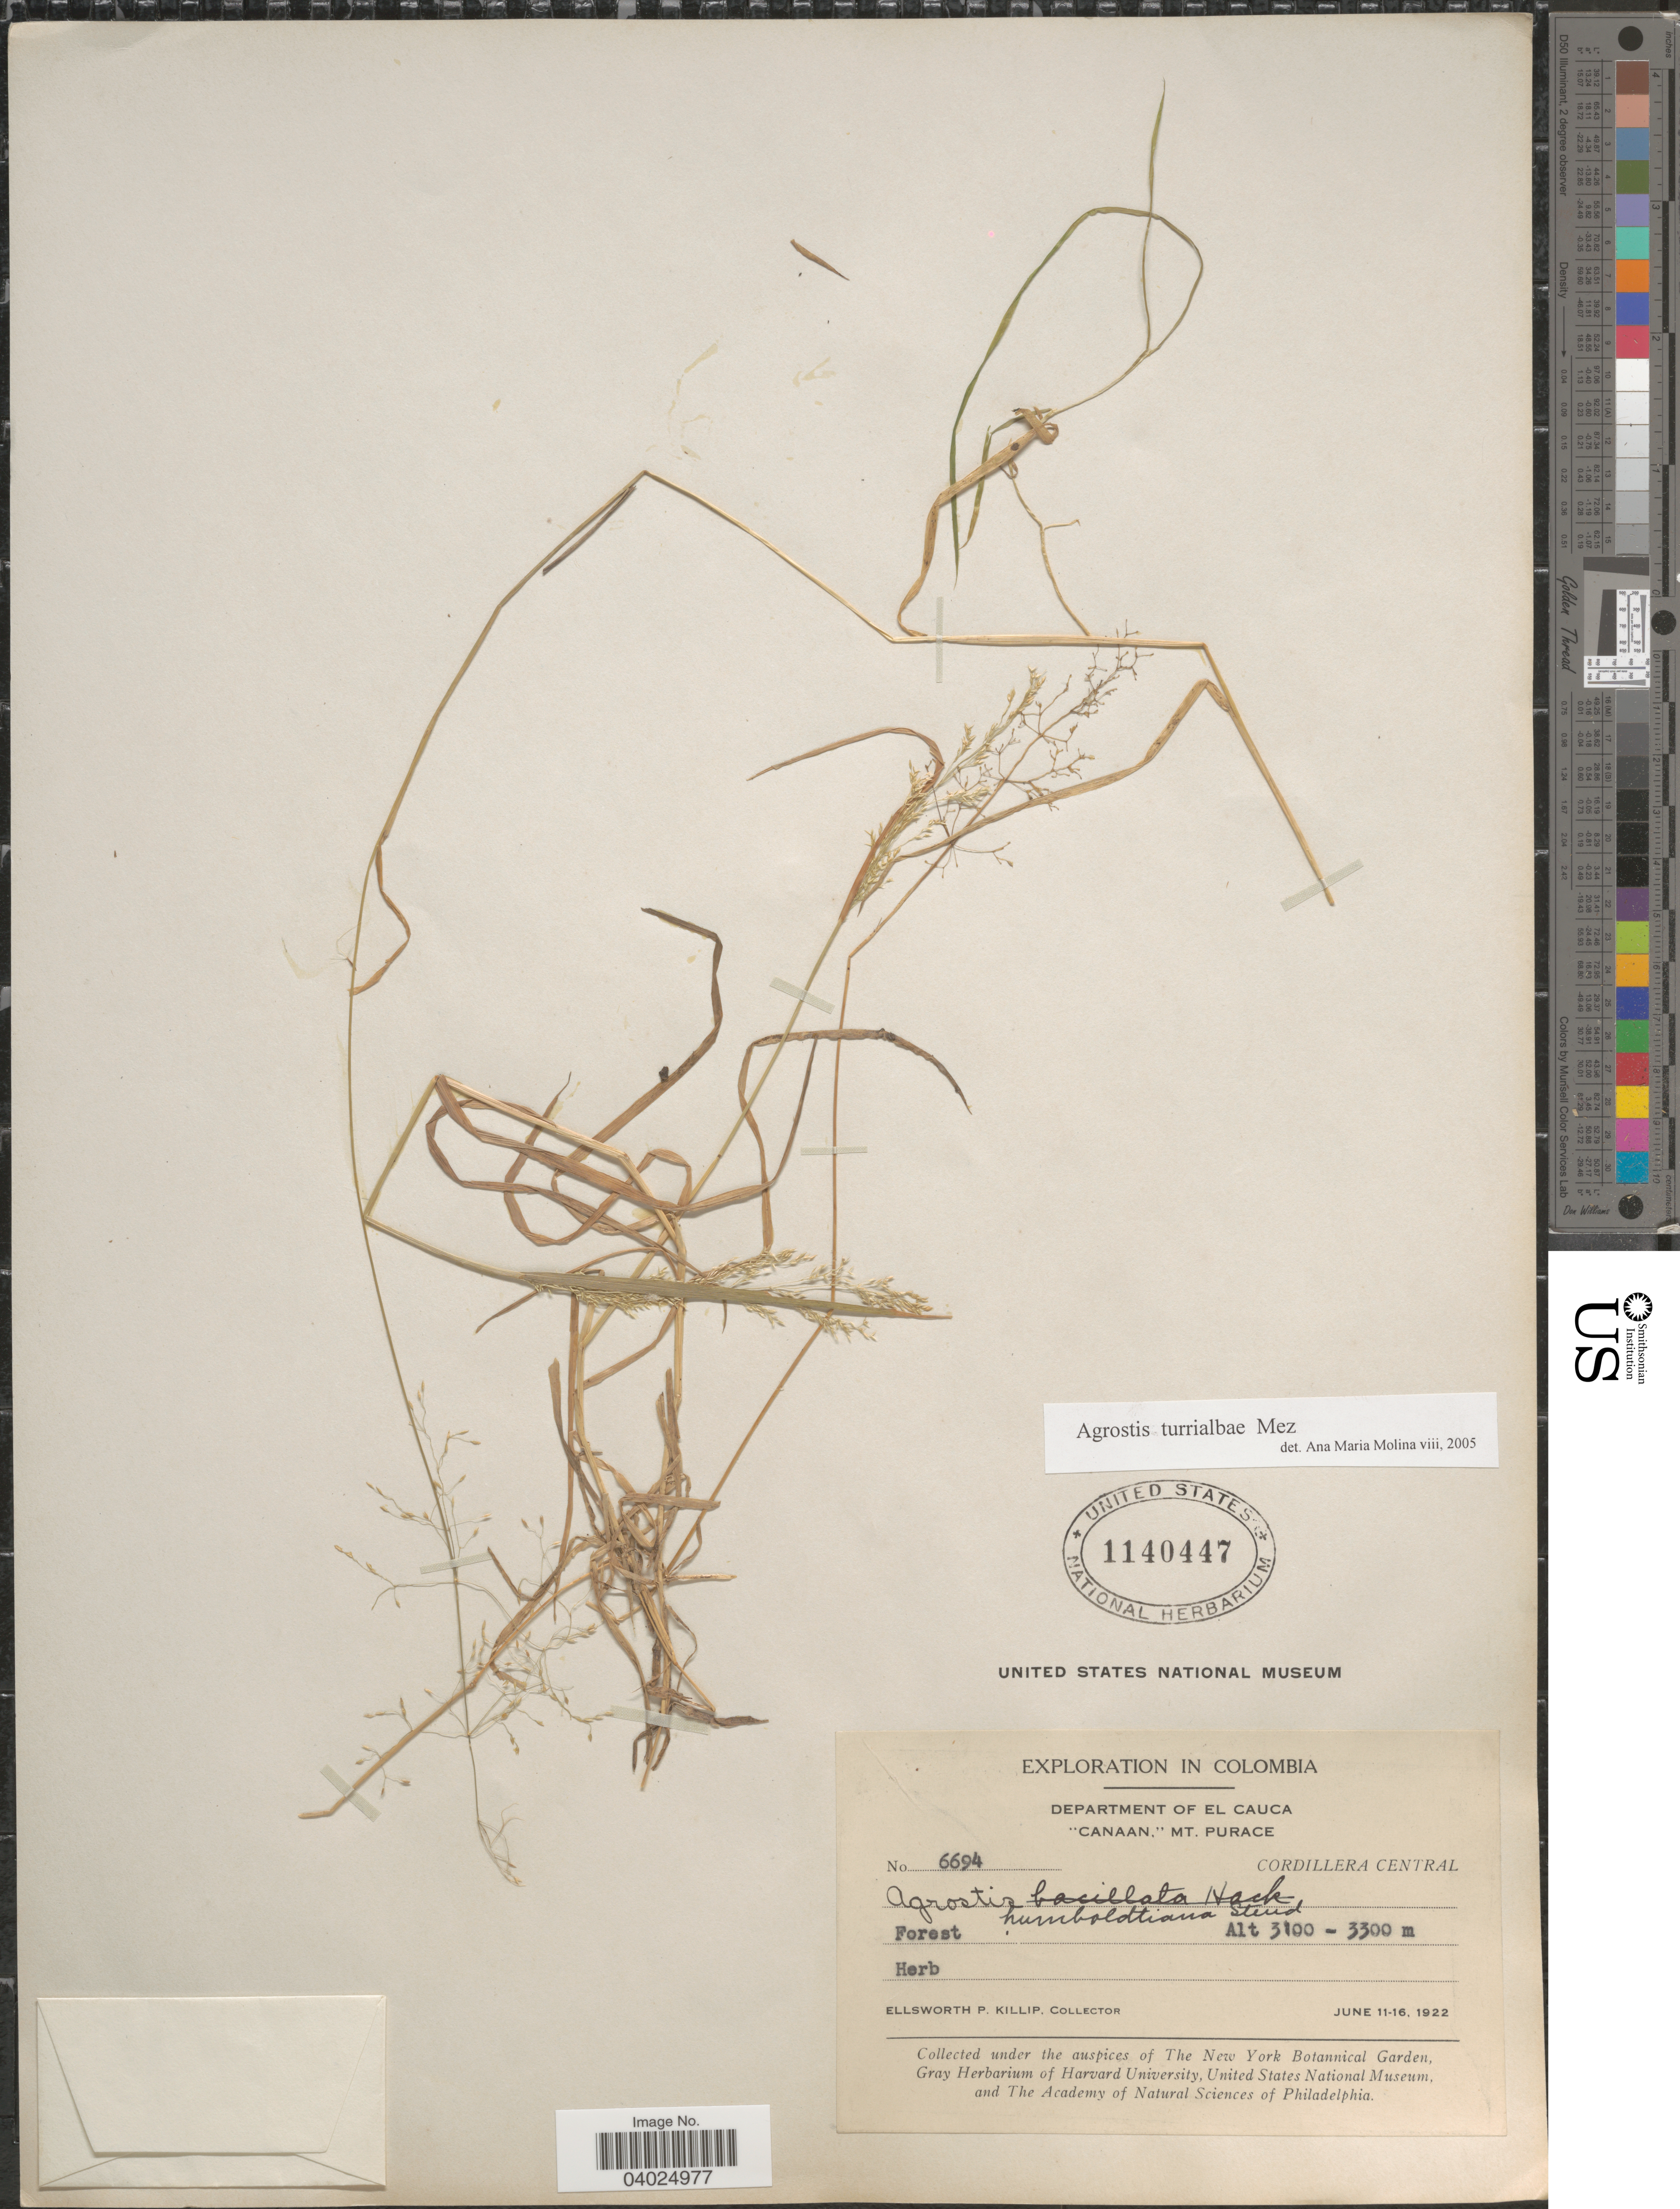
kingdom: Plantae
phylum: Tracheophyta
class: Liliopsida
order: Poales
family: Poaceae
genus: Agrostis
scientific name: Agrostis turrialbae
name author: Mez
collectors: E. P. Killip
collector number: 6694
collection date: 1922-06-11/1922-06-16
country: Colombia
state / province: Cauca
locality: Department of El Cauca. "Canaan," Mt. Purace. Cordillera Central.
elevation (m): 3100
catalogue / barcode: US 1140447